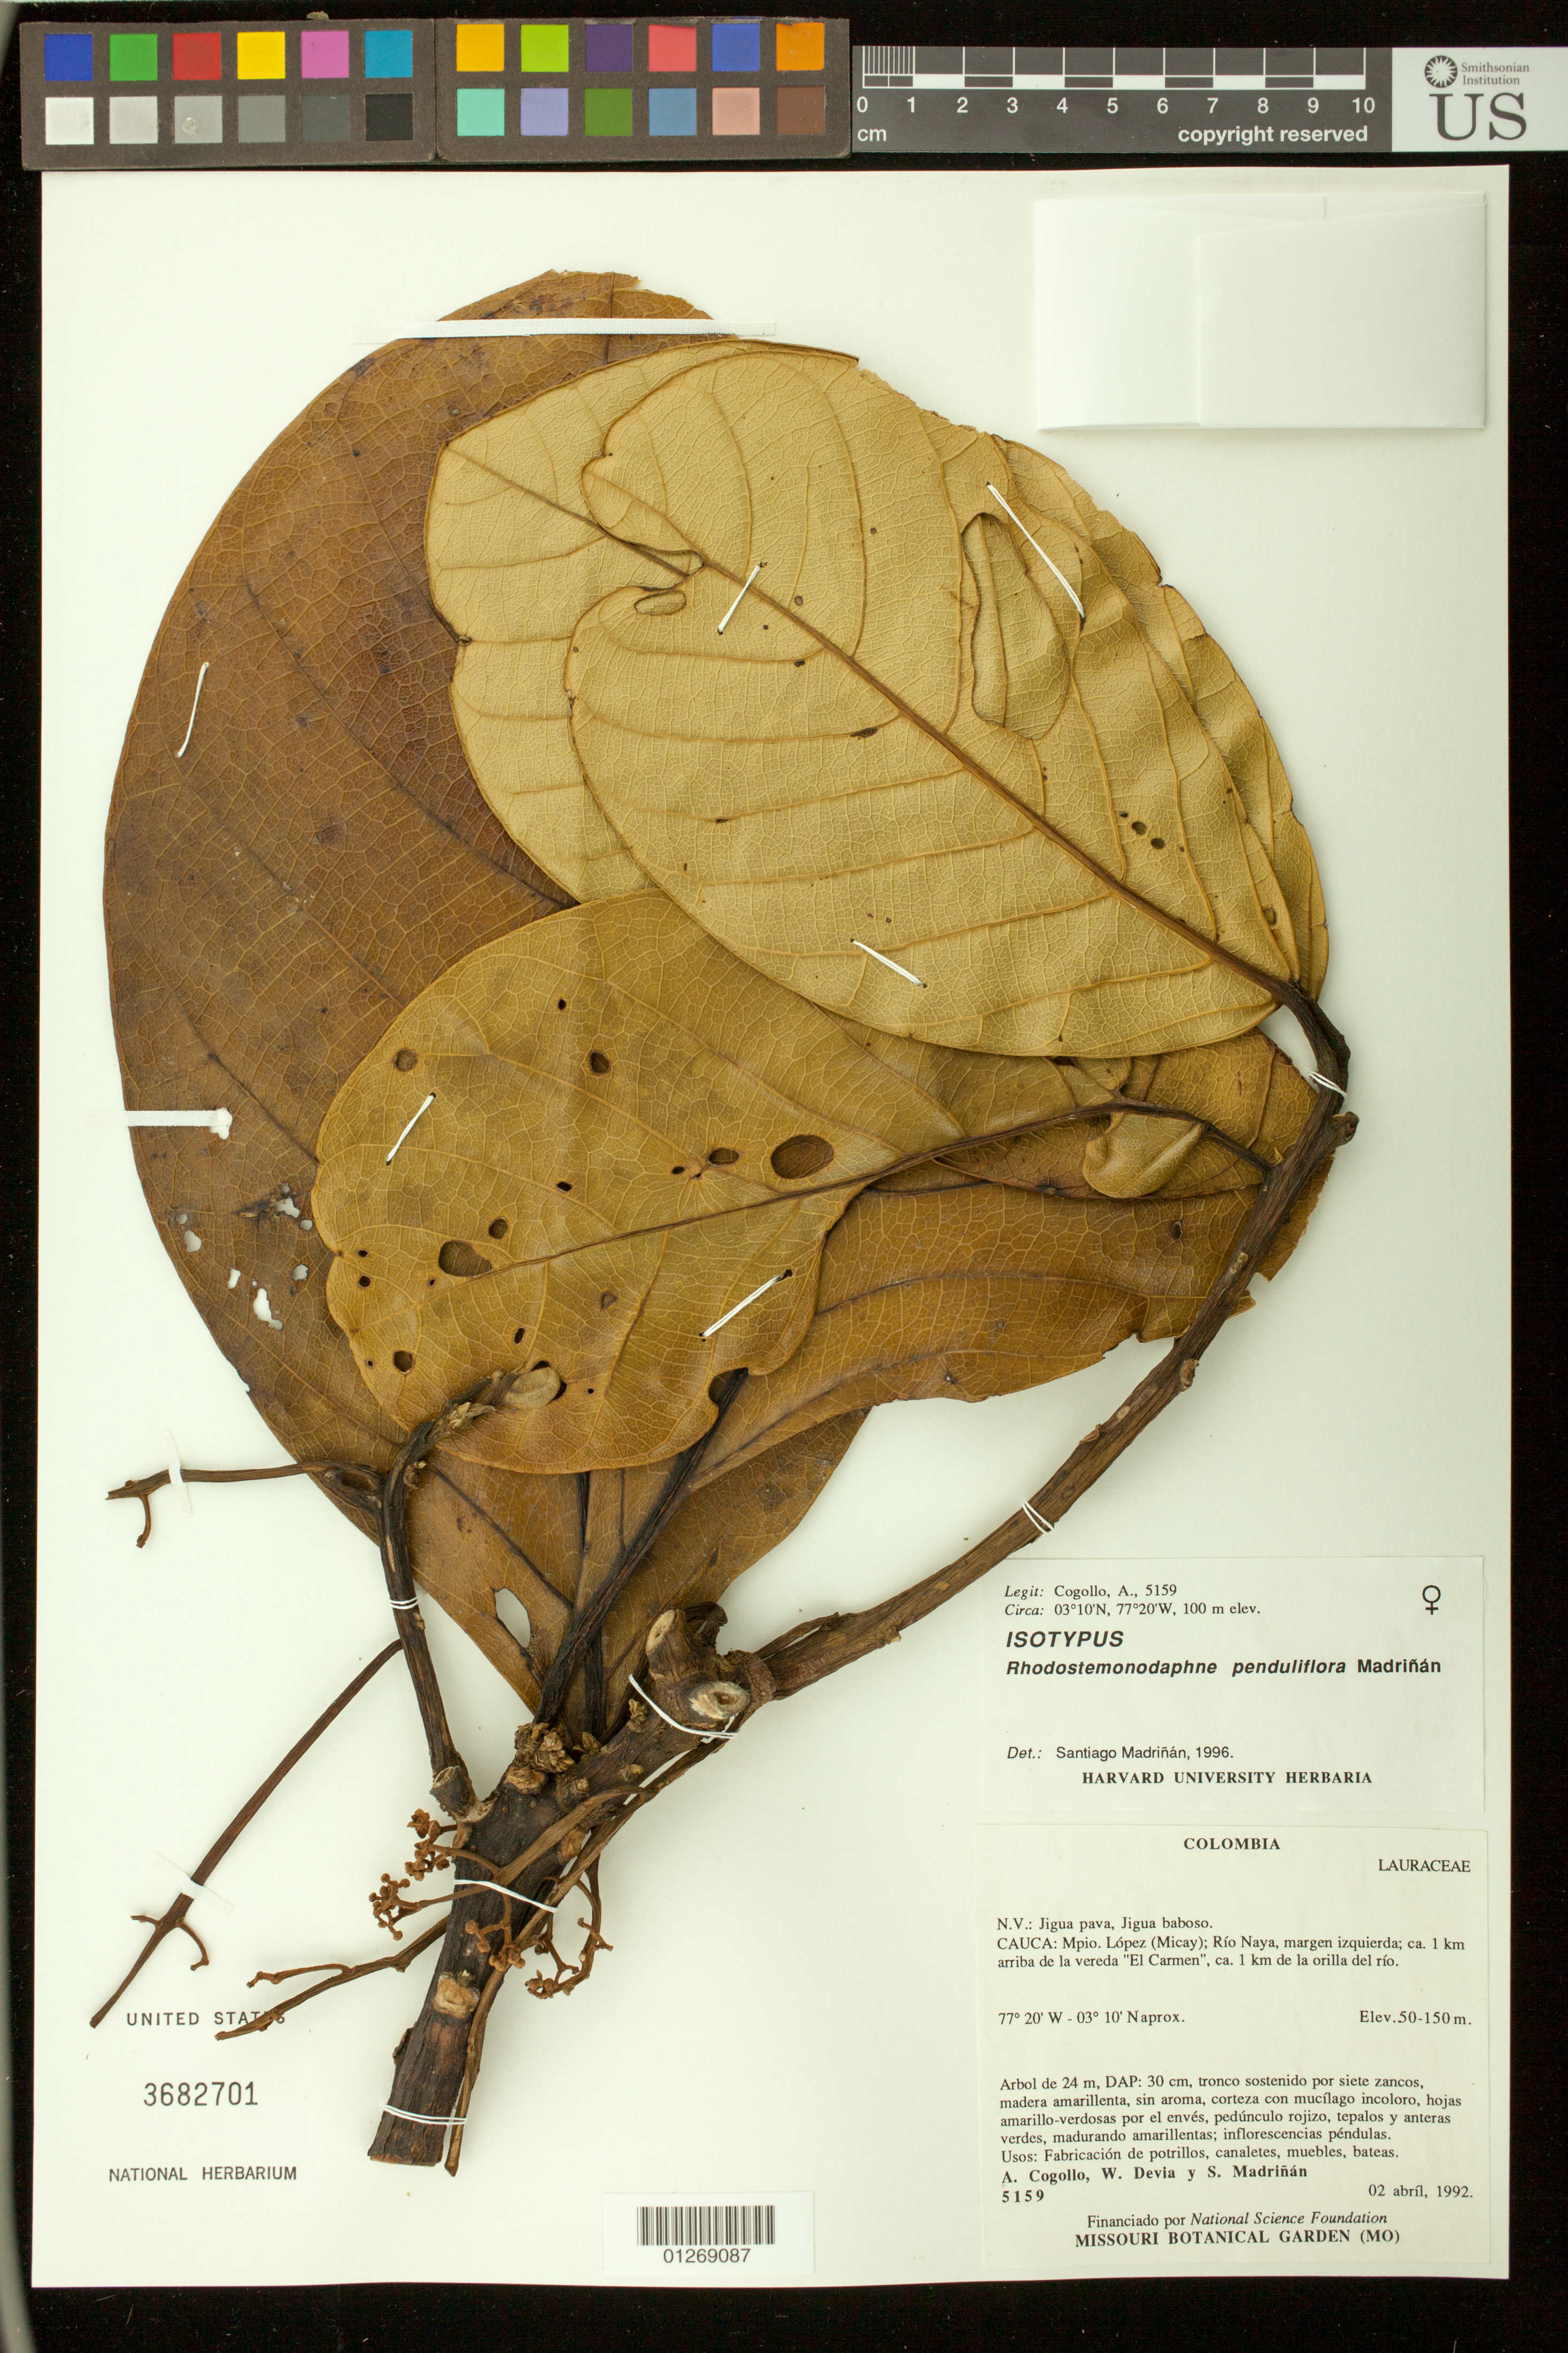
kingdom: Plantae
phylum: Tracheophyta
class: Magnoliopsida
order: Laurales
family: Lauraceae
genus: Rhodostemonodaphne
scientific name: Rhodostemonodaphne penduliflora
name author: Madriñán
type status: Isotype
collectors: A. Cogollo, W. Devia & S. Madriñán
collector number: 5159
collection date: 1992-04-02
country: Colombia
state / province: Cauca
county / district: López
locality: Cauca: Mpio. López (Micay); Río Naya, margen izquierda; ca. 1 km arriba de la vereda "El Carmen", ca. 1 km de la orilla del río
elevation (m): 50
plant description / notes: Specimen ex Herbarium of the Arnold Arboretum, Harvard University.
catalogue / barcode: US 3682701